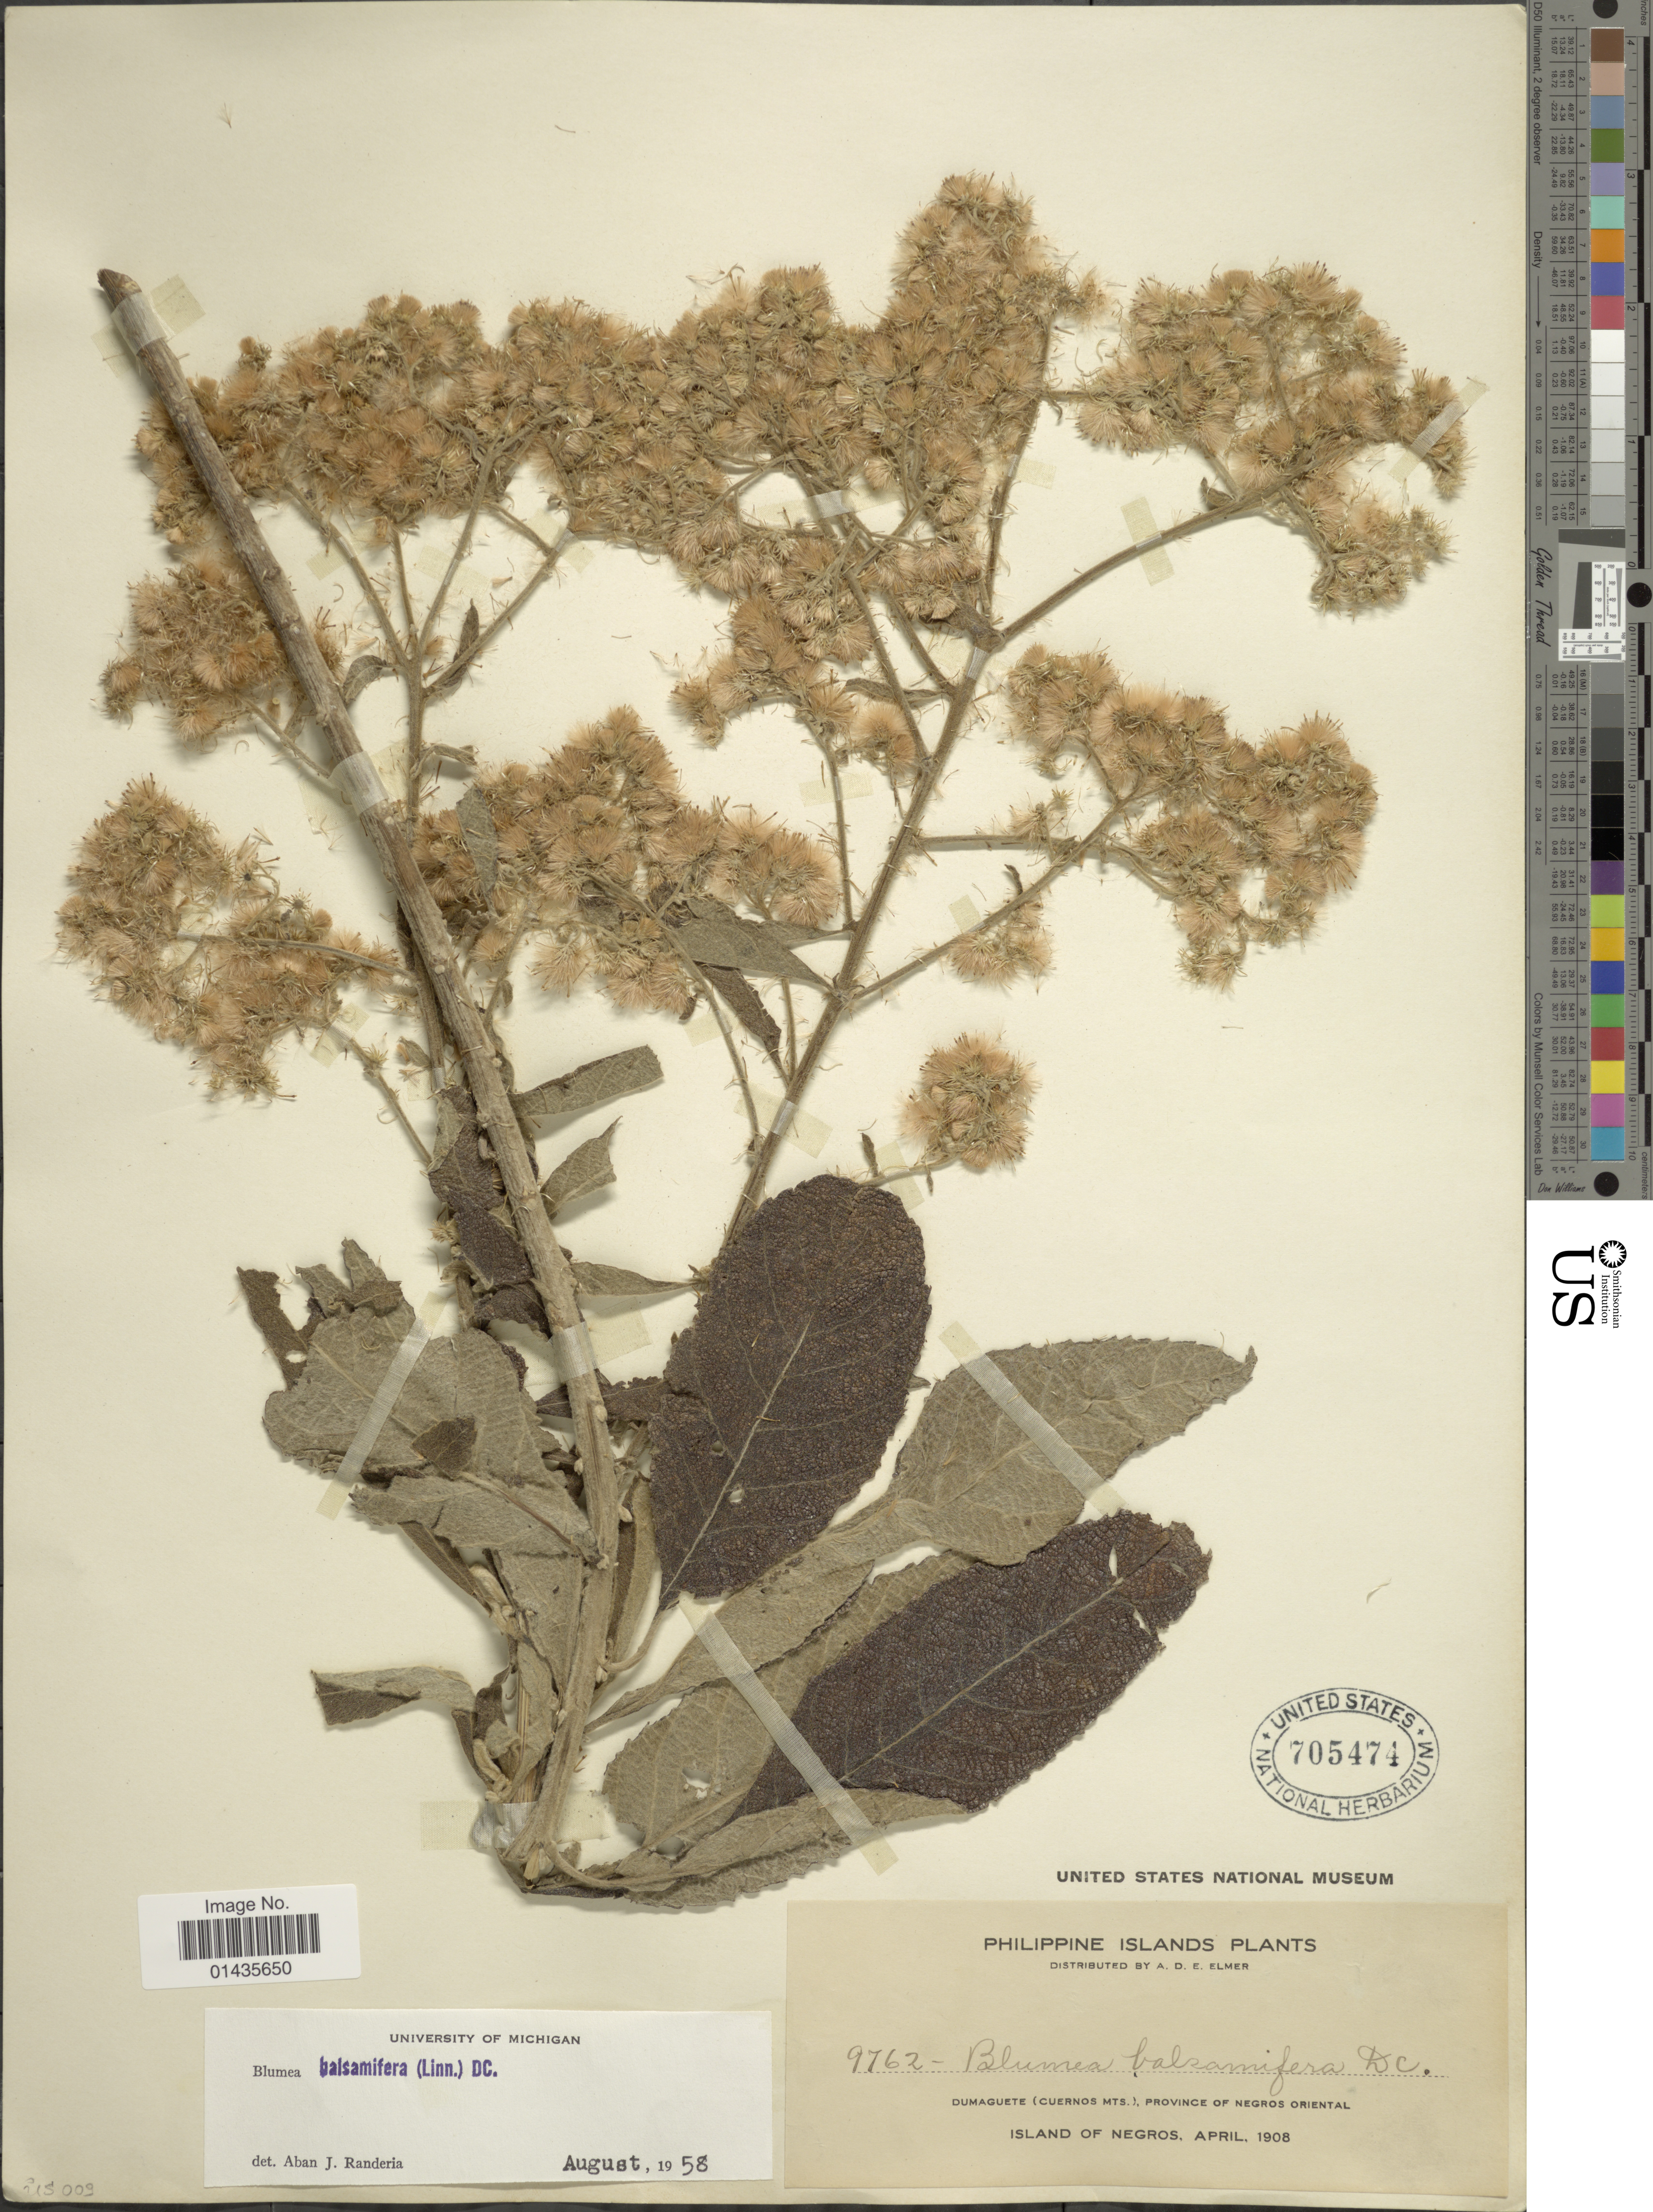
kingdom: Plantae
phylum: Tracheophyta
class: Magnoliopsida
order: Asterales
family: Asteraceae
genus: Blumea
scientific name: Blumea balsamifera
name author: (L.) DC.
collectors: A. D. E. Elmer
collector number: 9762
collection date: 1908-04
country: Philippines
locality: Philippine Islands, Dumaguete (Cuernos Mts.), Province of Negros Oriental, Island of Negros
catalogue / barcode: US 705474